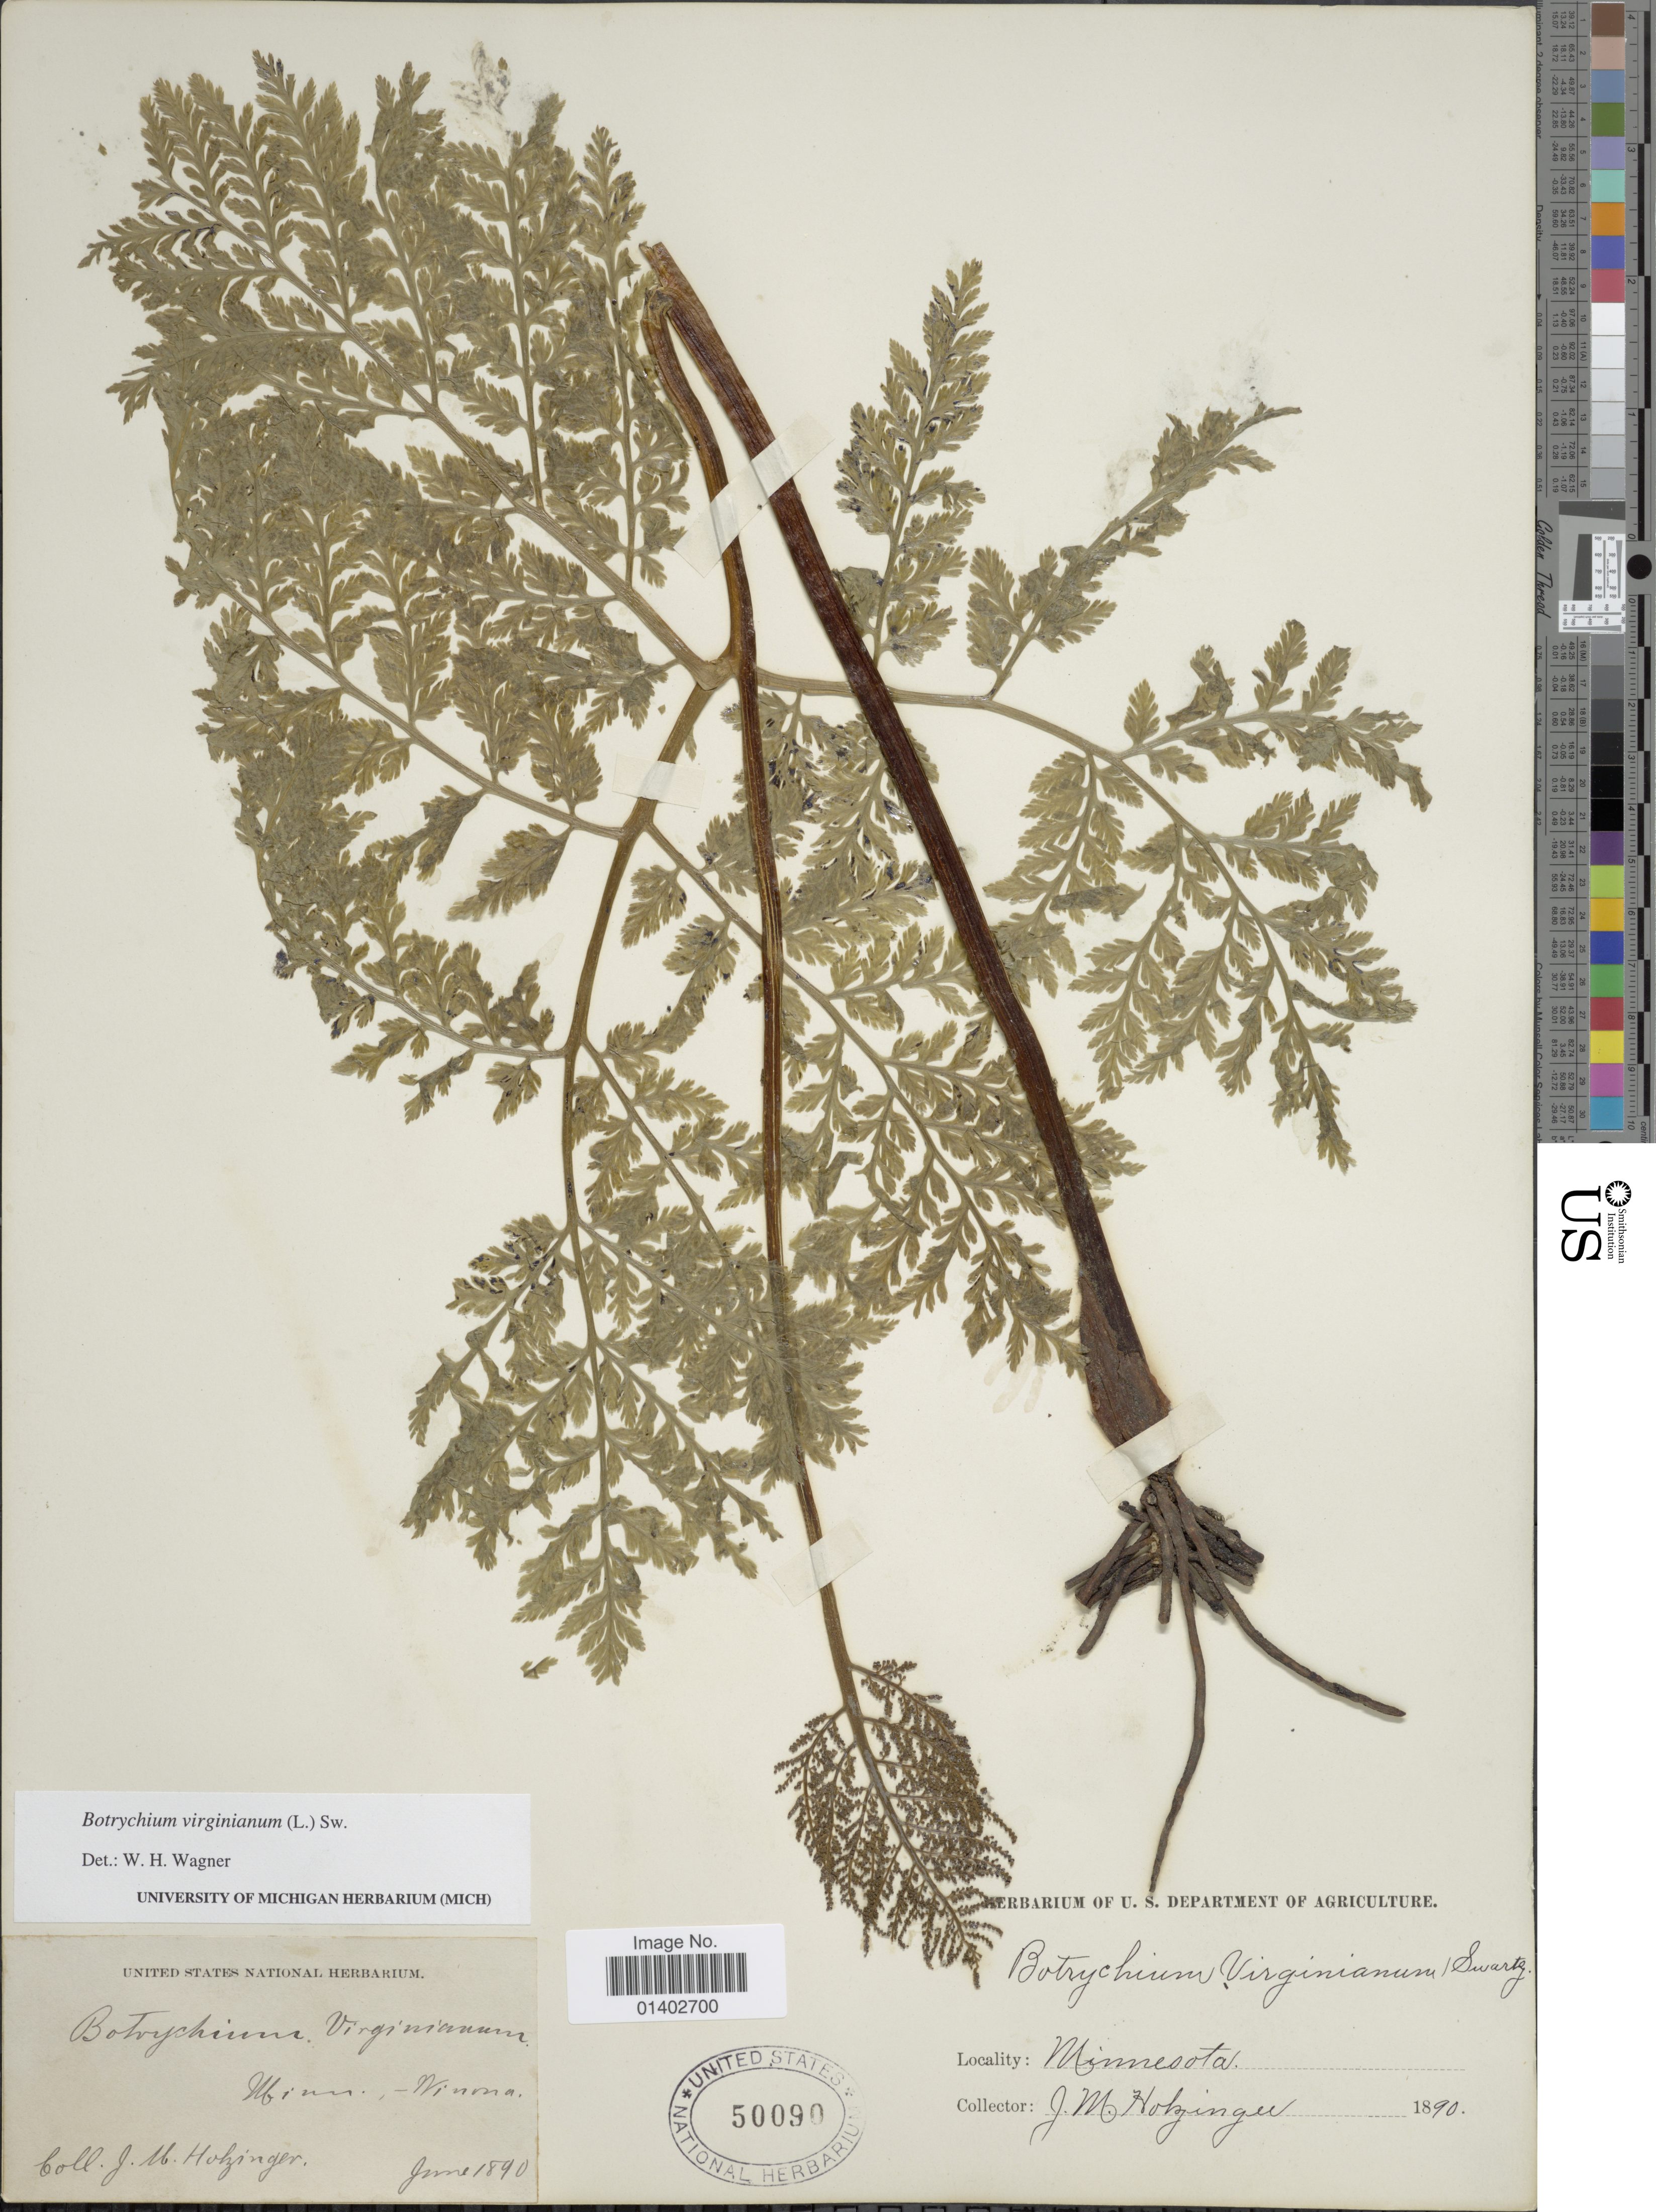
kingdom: Plantae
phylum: Tracheophyta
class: Polypodiopsida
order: Ophioglossales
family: Ophioglossaceae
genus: Botrychium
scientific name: Botrychium virginianum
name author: (L.) Sw.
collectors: J. M. Holzinger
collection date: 1890-06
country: United States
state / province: Minnesota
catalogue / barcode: US 50090